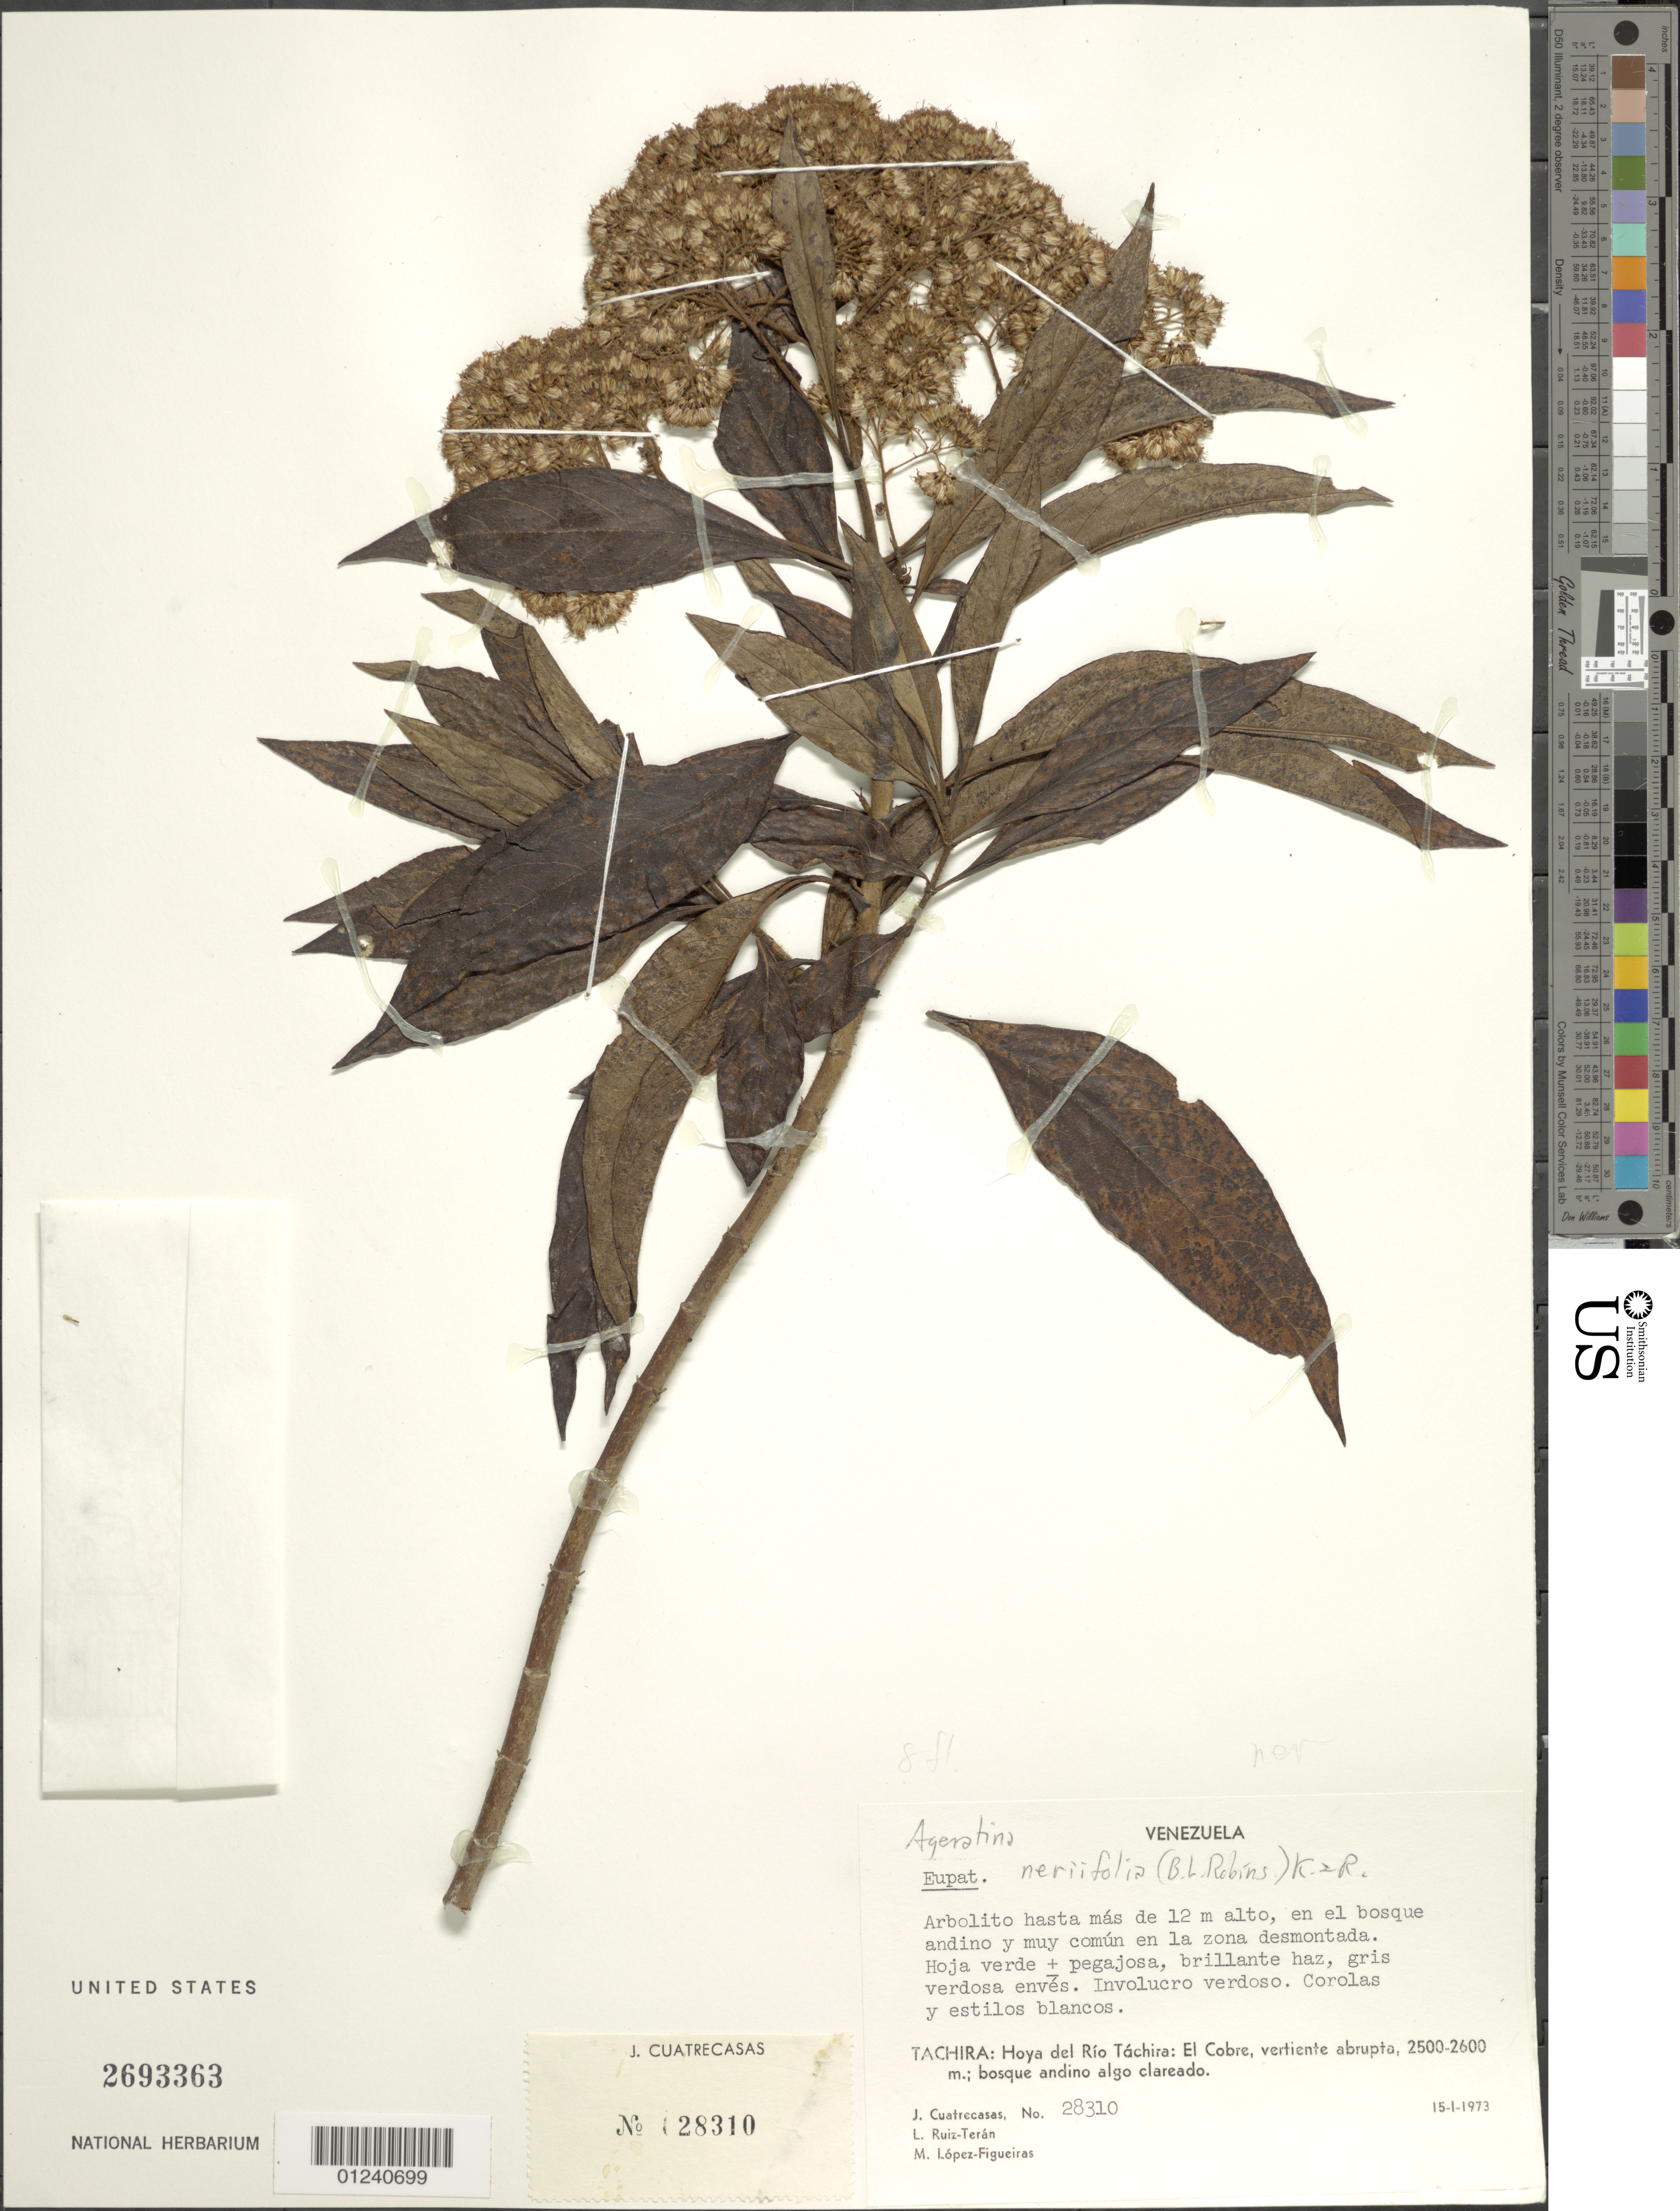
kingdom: Plantae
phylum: Tracheophyta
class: Magnoliopsida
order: Asterales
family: Asteraceae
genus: Ageratina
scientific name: Ageratina neriifolia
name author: (B.L. Rob.) R.M. King & H. Rob.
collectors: J. Cuatrecasas, L. E. Ruíz-Terán & M. López Figueiras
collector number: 28310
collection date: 1973-01-15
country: Venezuela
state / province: Táchira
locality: Hoya del Río Táchira: El Cobre, vertiente abrupta, bosque andino algo clareado.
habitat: bosque andino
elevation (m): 2500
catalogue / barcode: US 2693363